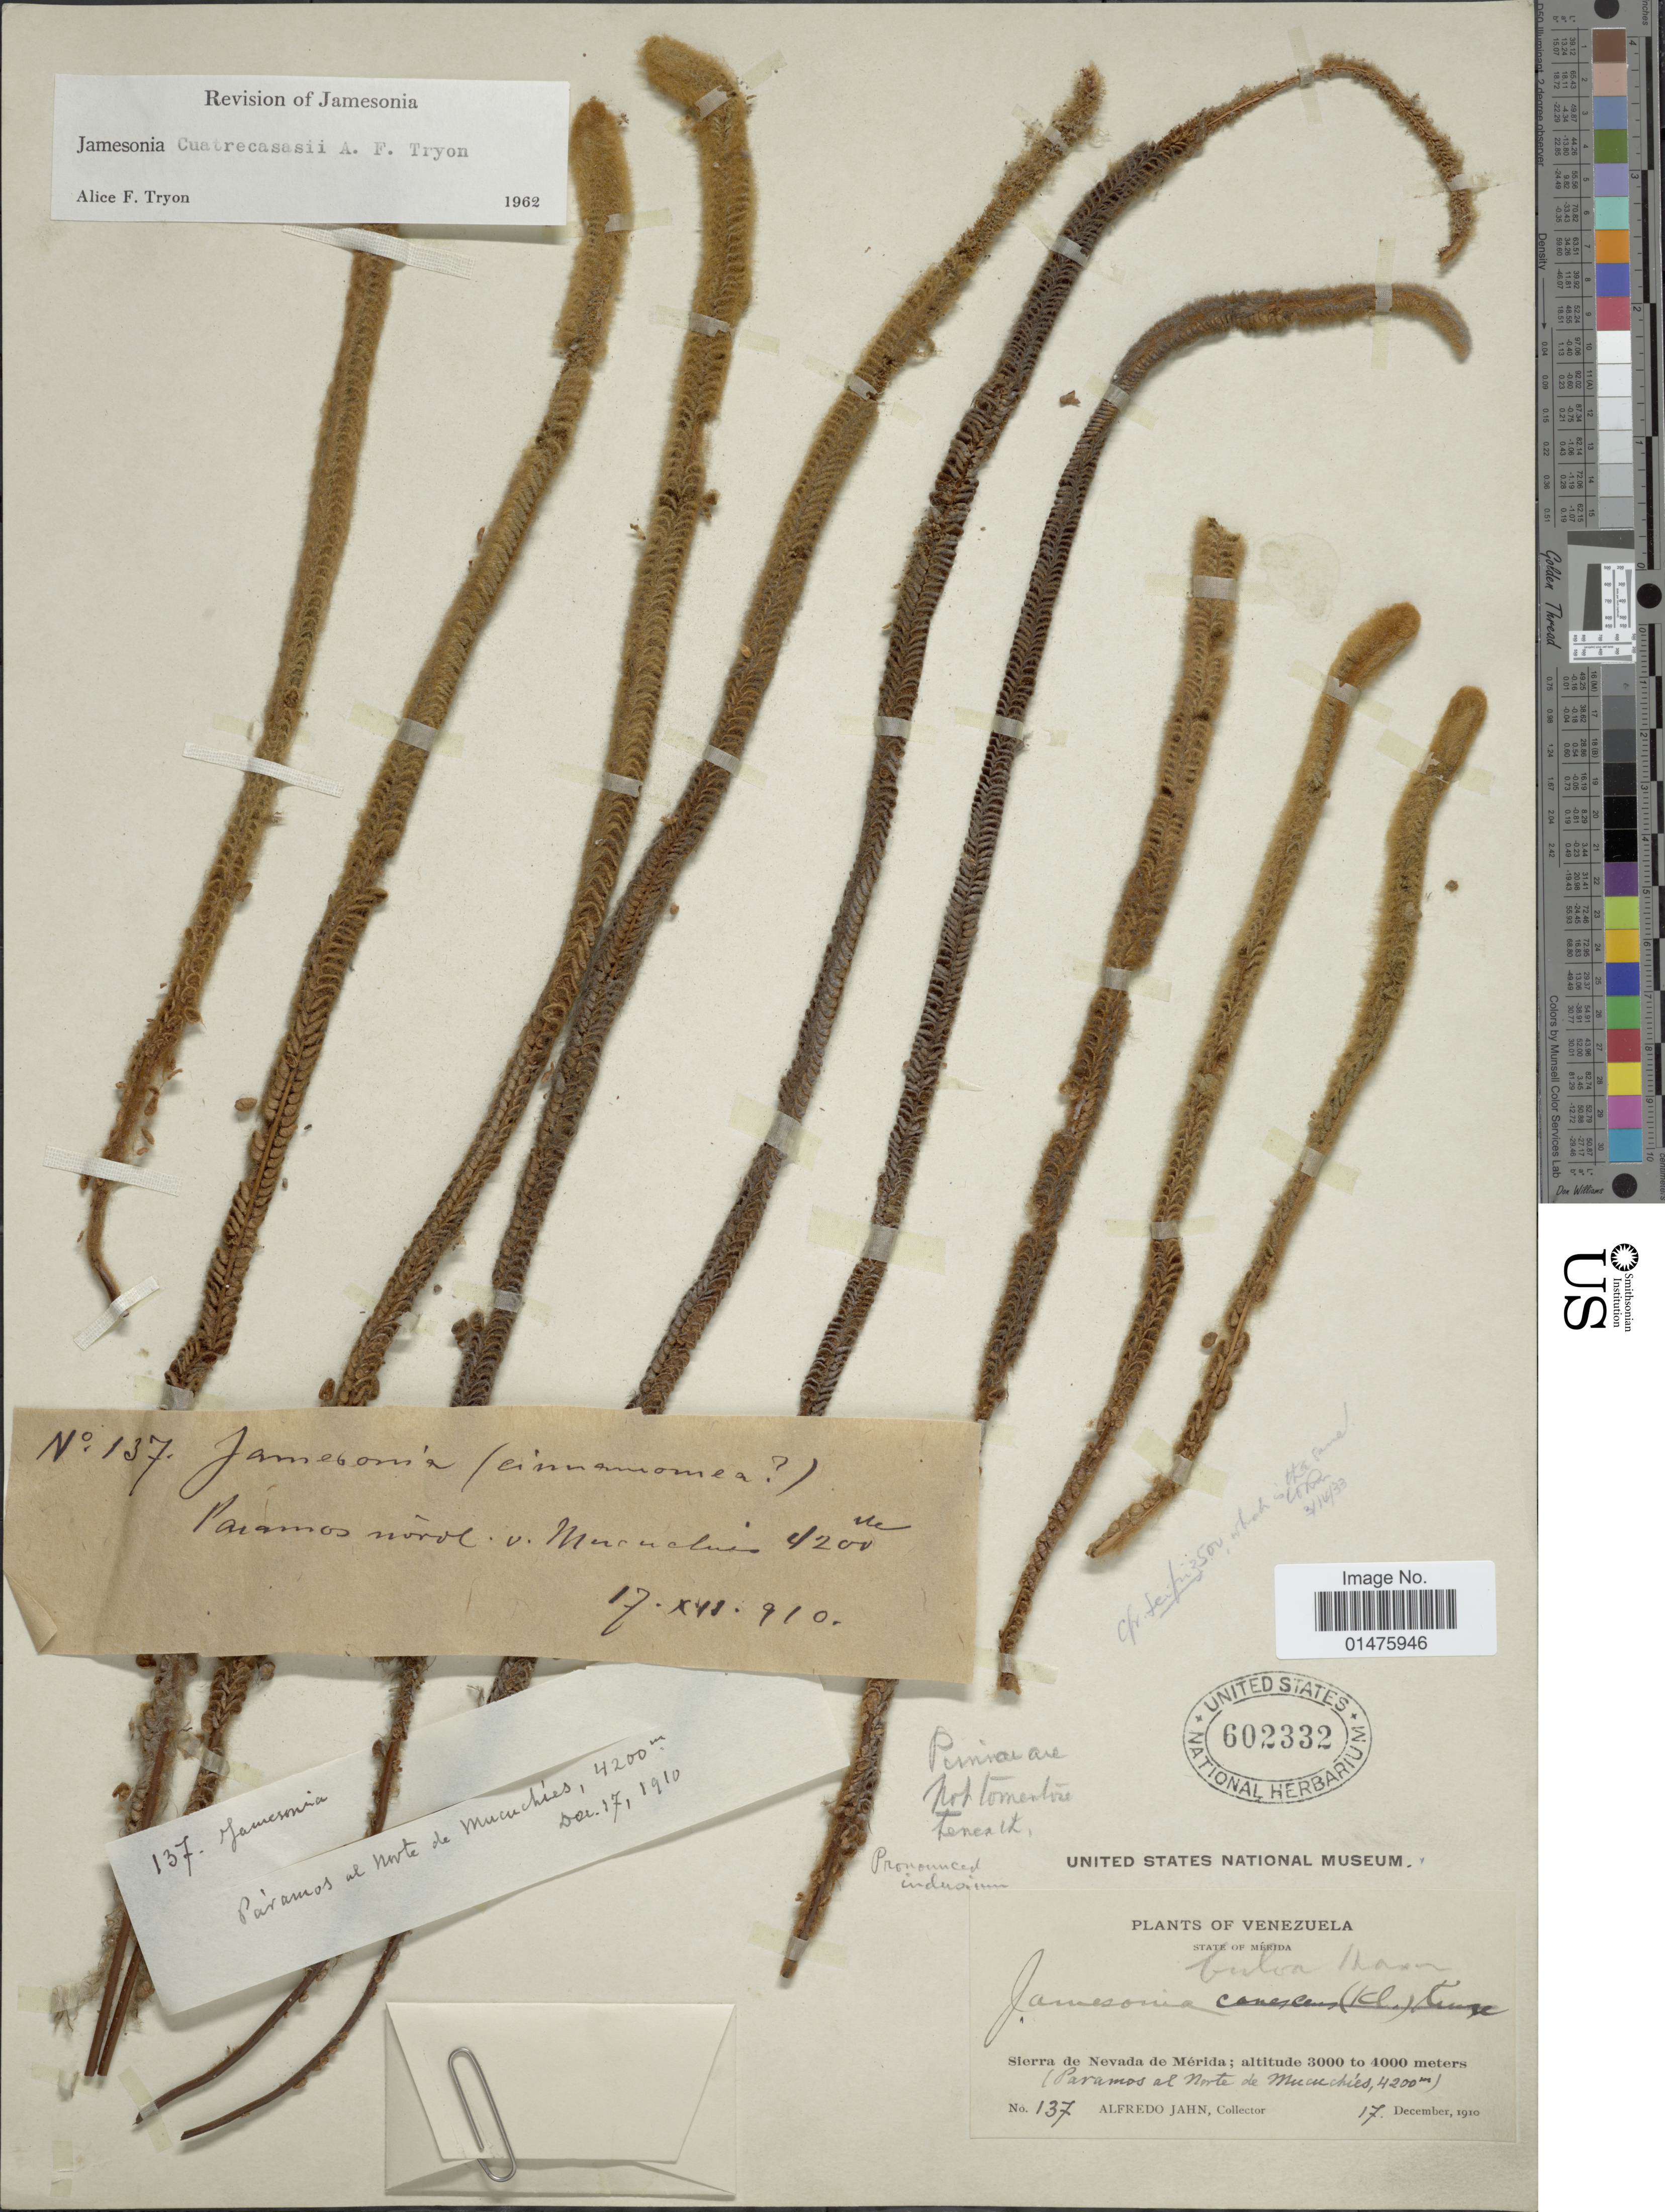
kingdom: Plantae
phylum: Tracheophyta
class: Polypodiopsida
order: Polypodiales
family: Pteridaceae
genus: Jamesonia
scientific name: Jamesonia cuatrecasasii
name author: A.F. Tryon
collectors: A. Jahn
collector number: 137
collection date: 1910-12-17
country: Venezuela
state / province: Mérida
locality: Sierra de Nevada de Mérida; (Paramos al Norte de Mucuchies)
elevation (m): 4200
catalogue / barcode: US 602332